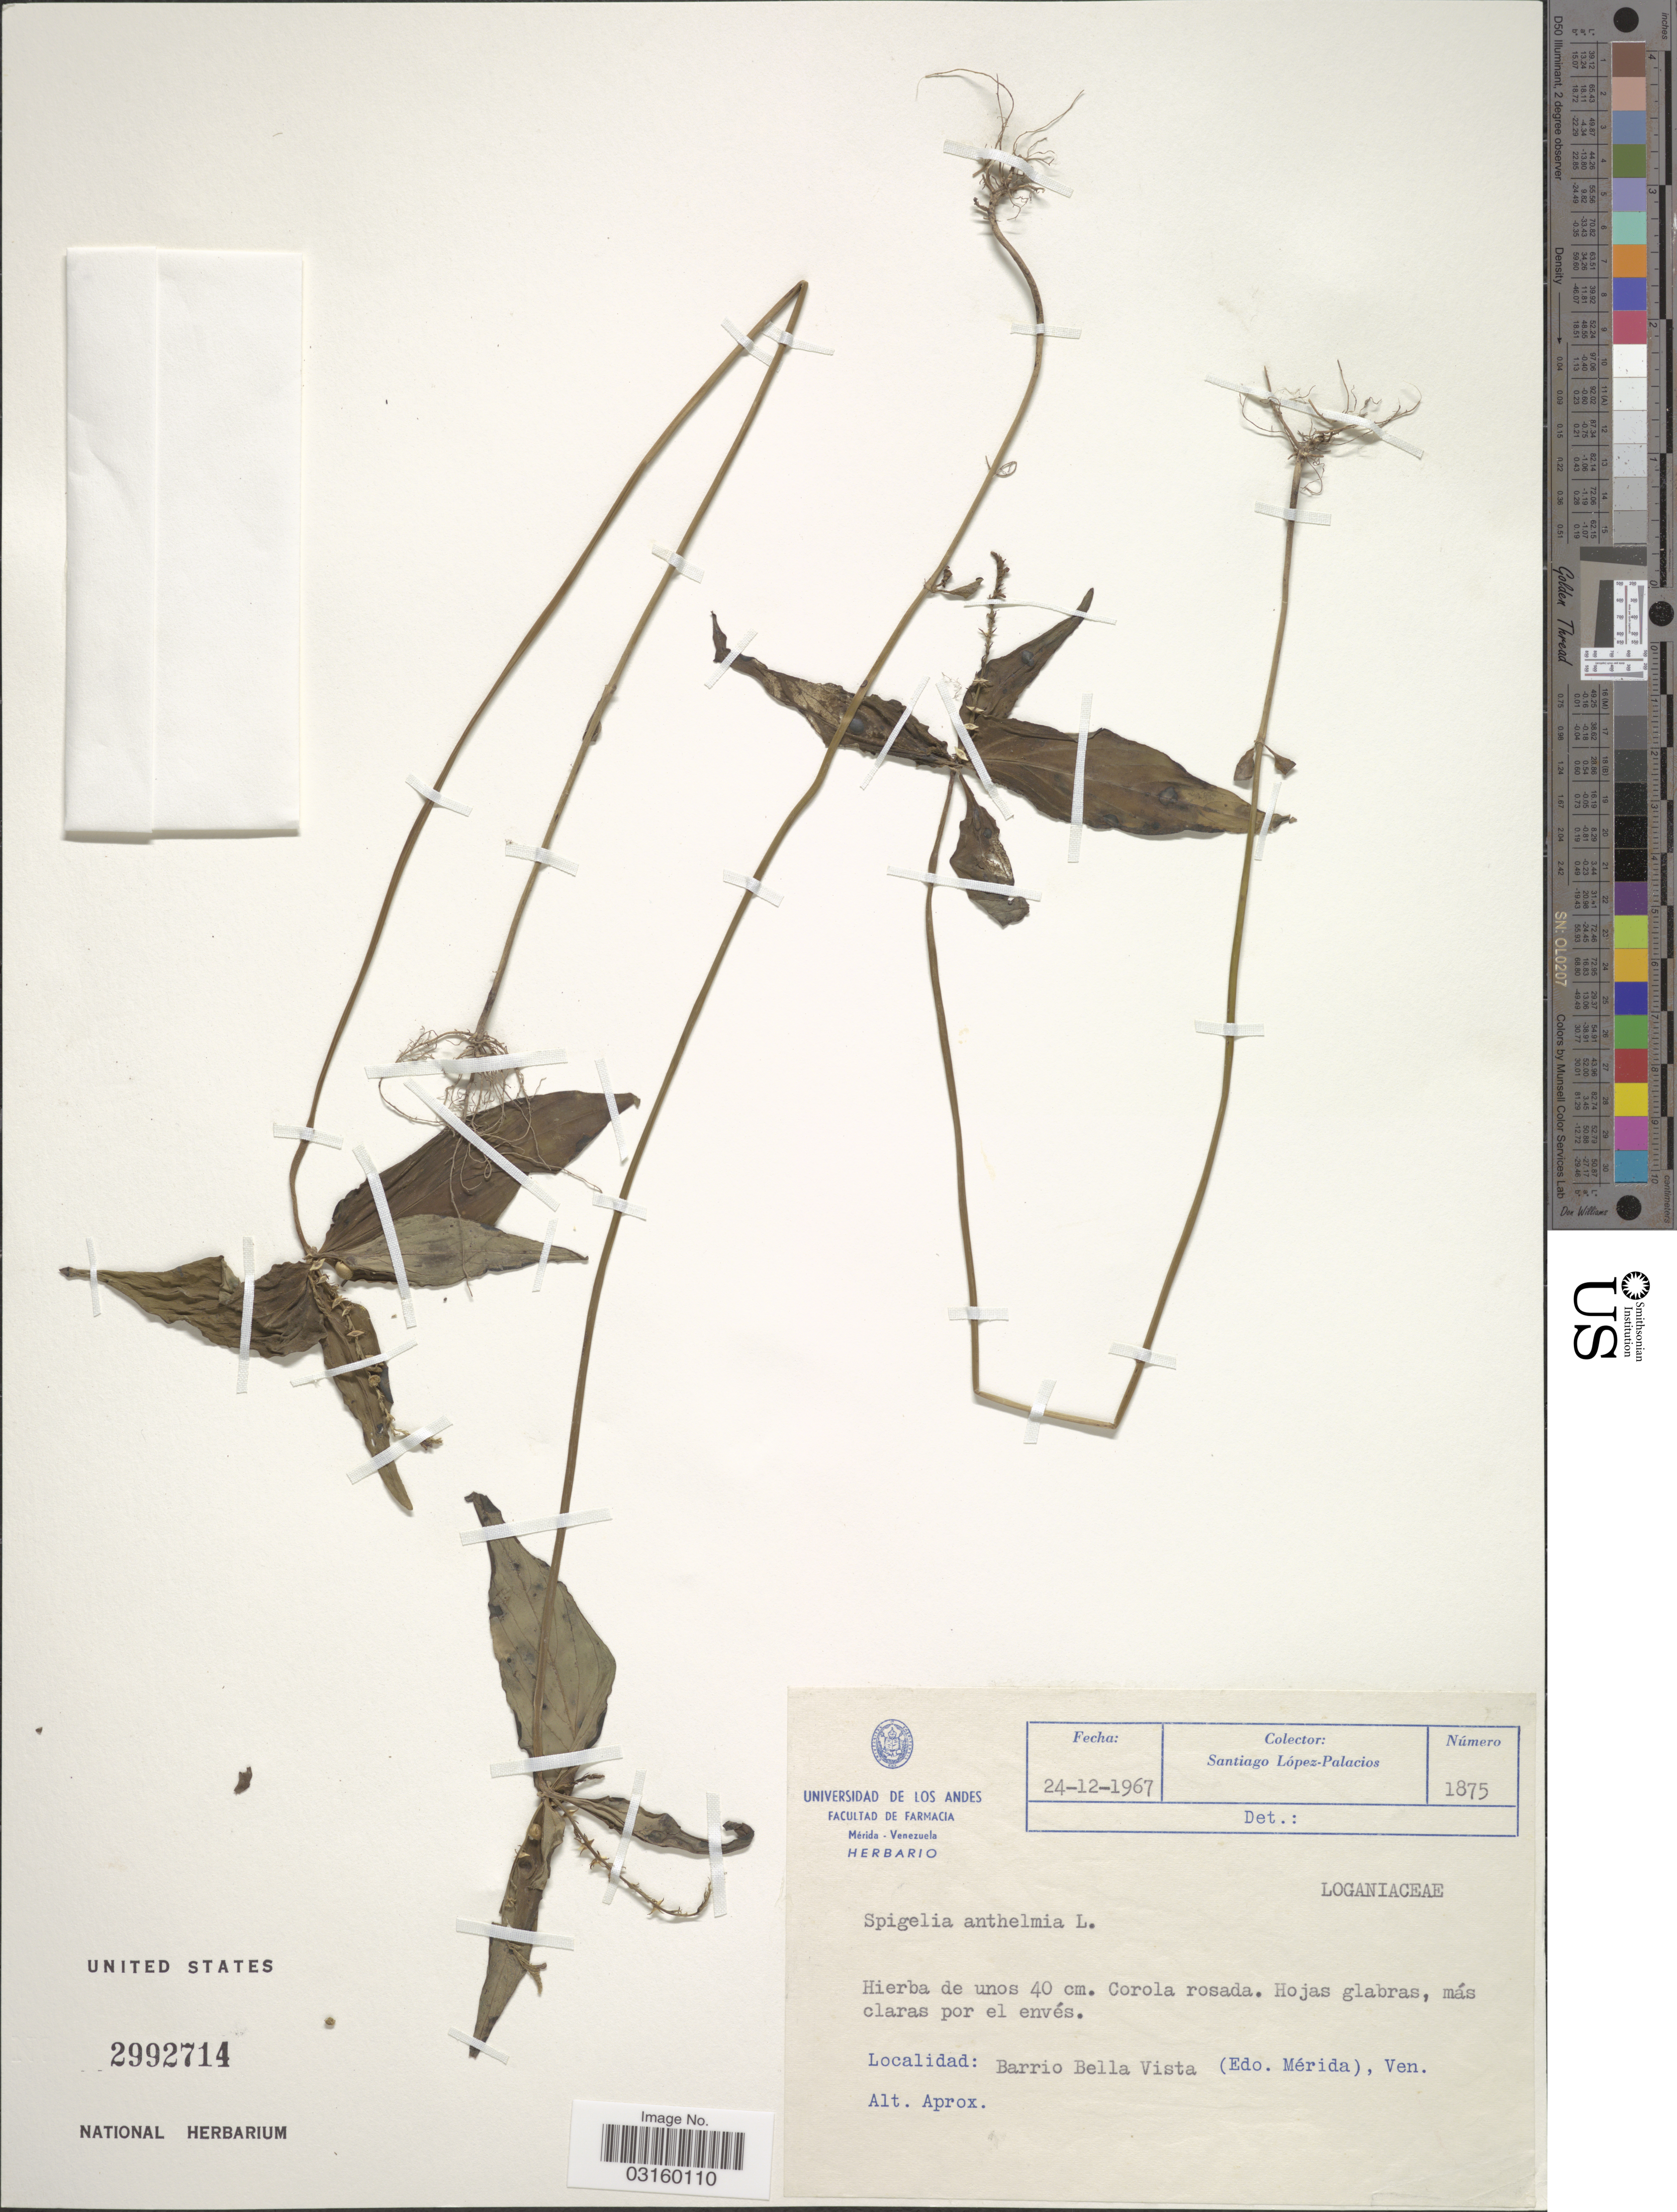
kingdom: Plantae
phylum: Tracheophyta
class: Magnoliopsida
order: Gentianales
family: Loganiaceae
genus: Spigelia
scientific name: Spigelia anthelmia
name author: L.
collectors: S. López-Palacios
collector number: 1875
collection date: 1967-12-24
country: Venezuela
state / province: Mérida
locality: Barrio Bella Vista.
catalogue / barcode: US 2992714